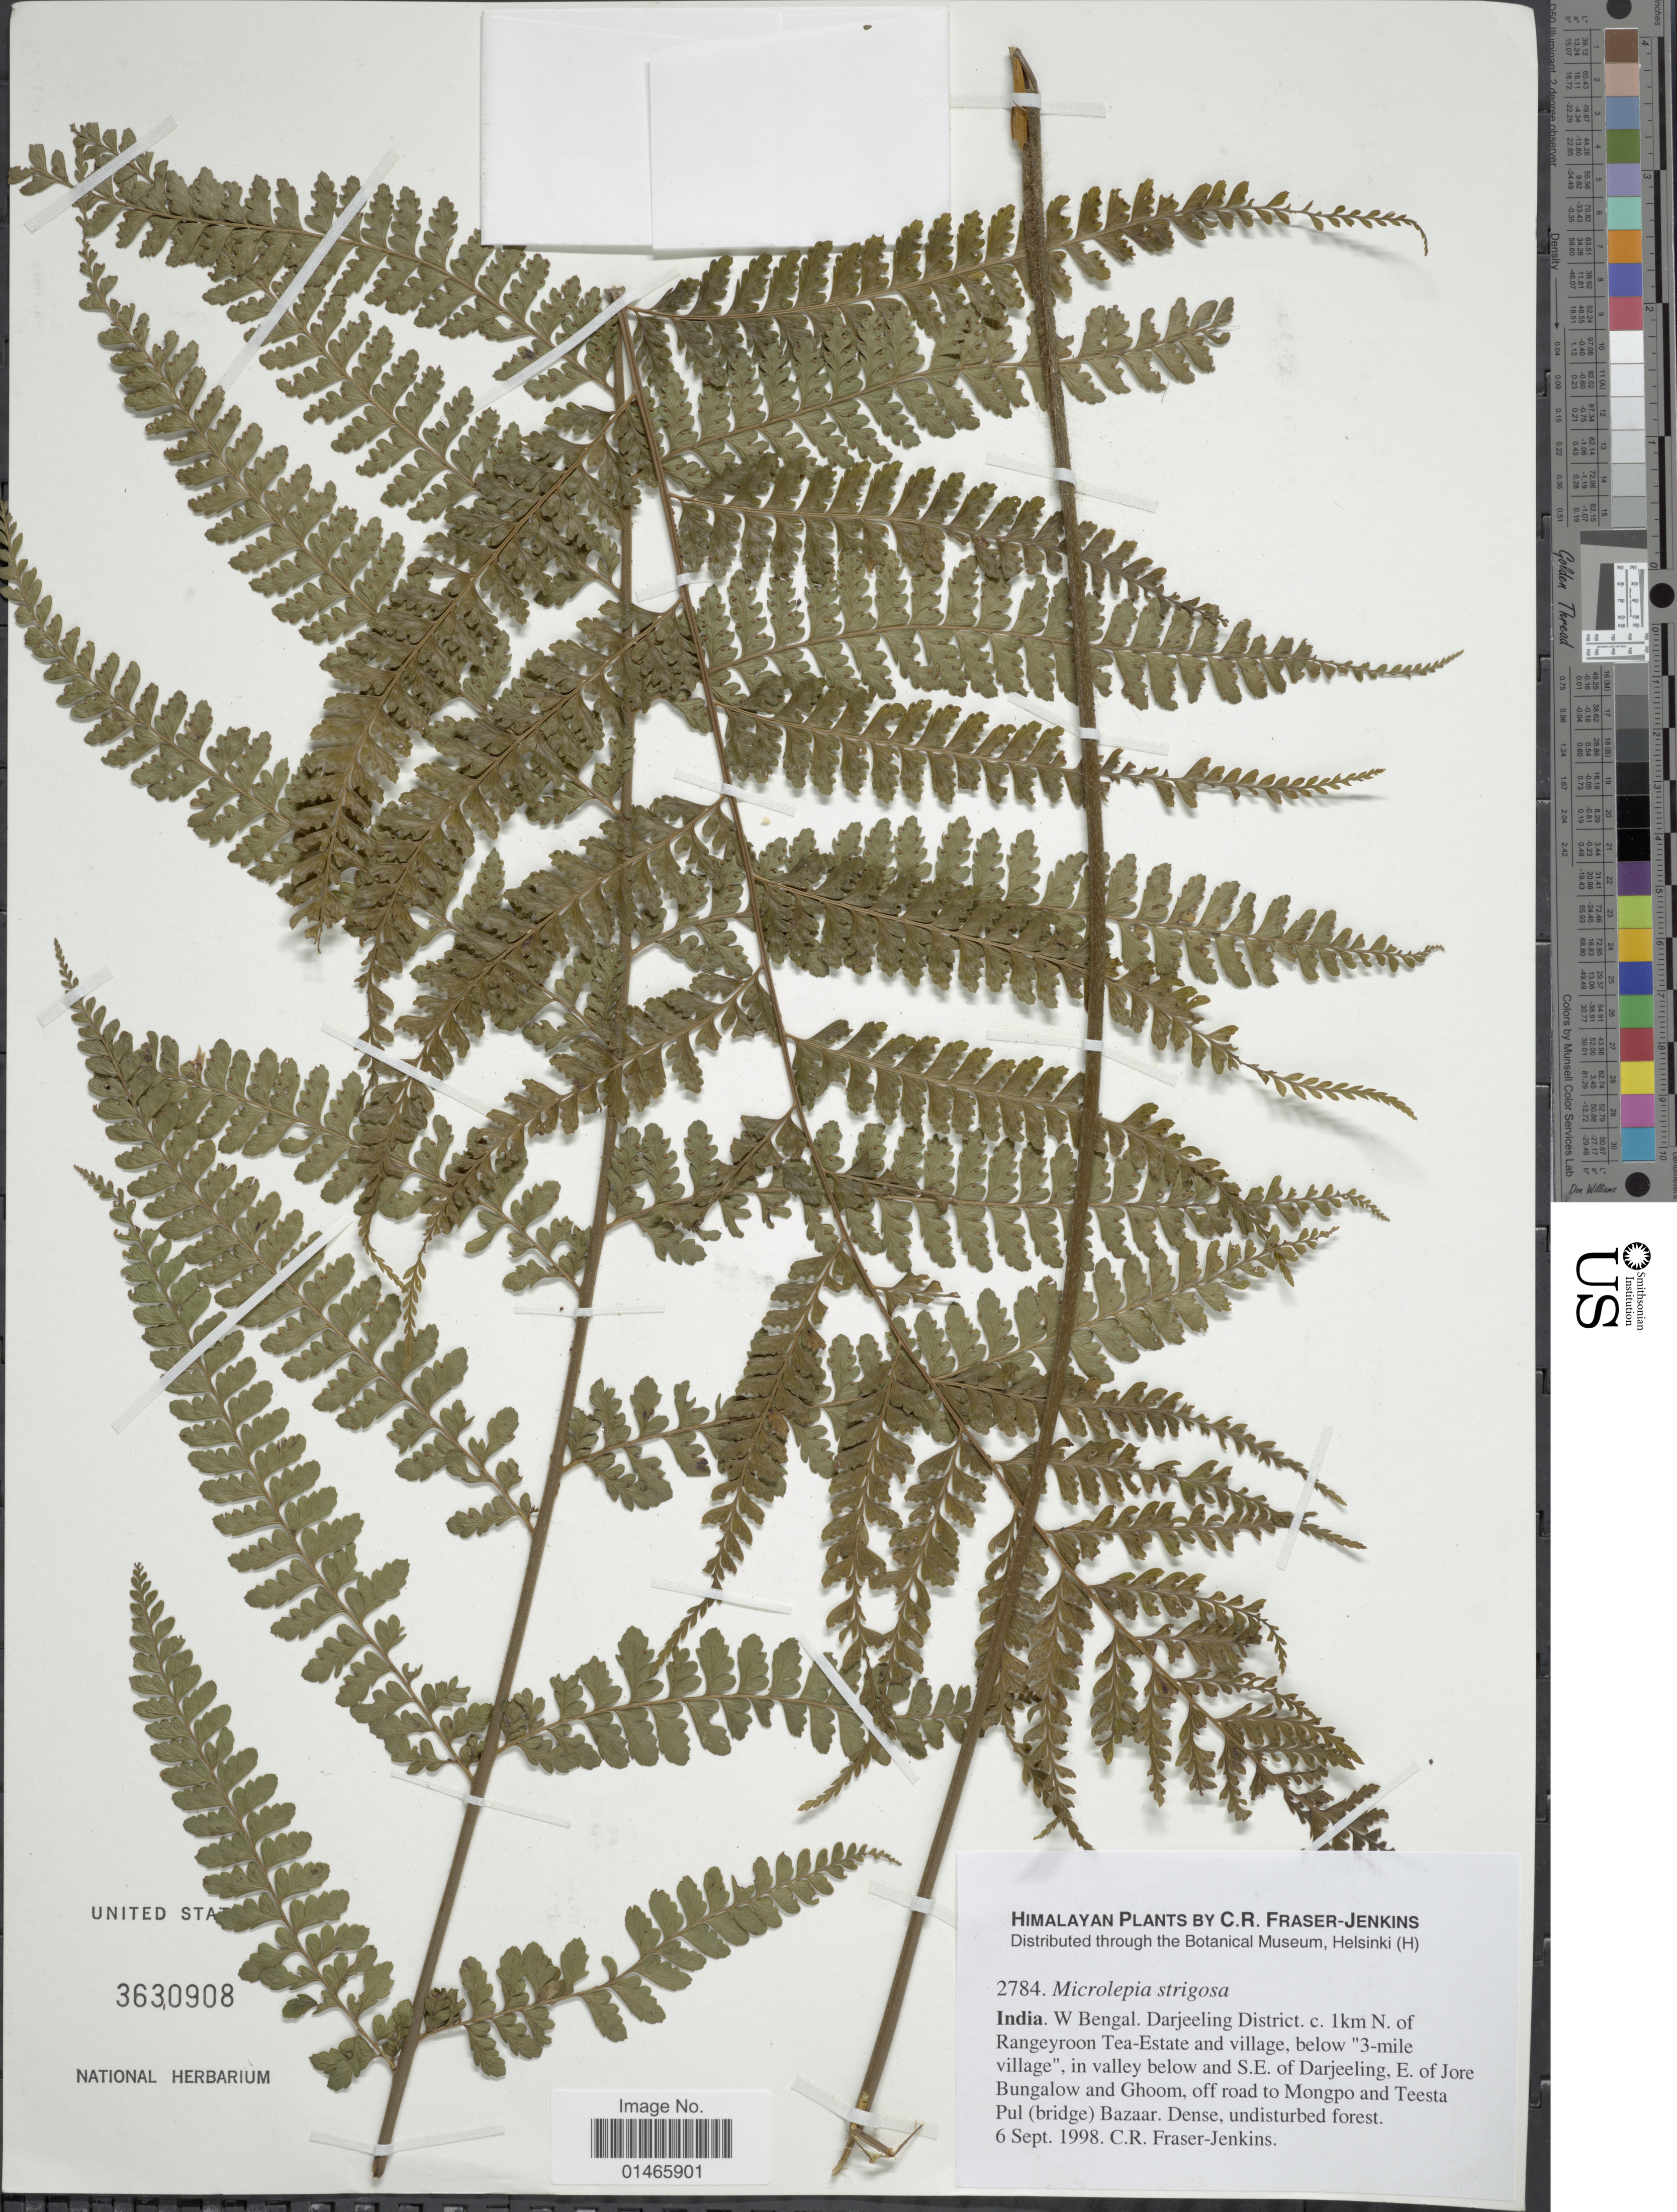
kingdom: Plantae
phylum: Tracheophyta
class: Polypodiopsida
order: Polypodiales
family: Dennstaedtiaceae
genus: Microlepia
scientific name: Microlepia strigosa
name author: (Thunb.) J. Presl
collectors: C. R. Fraser-Jenkins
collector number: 2784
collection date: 1998-09-06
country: India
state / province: West Bengal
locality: Darjeeling District, c. 1 km N. of Rangeyroon Tea-Estate and village, below "3-mile village", in valley below and S.E. of Darjeeling, E. of Jore Bungalow and Ghoom, off road to Mongpo and Teesta Pul (bridge) Bazaar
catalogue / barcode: US 3630908